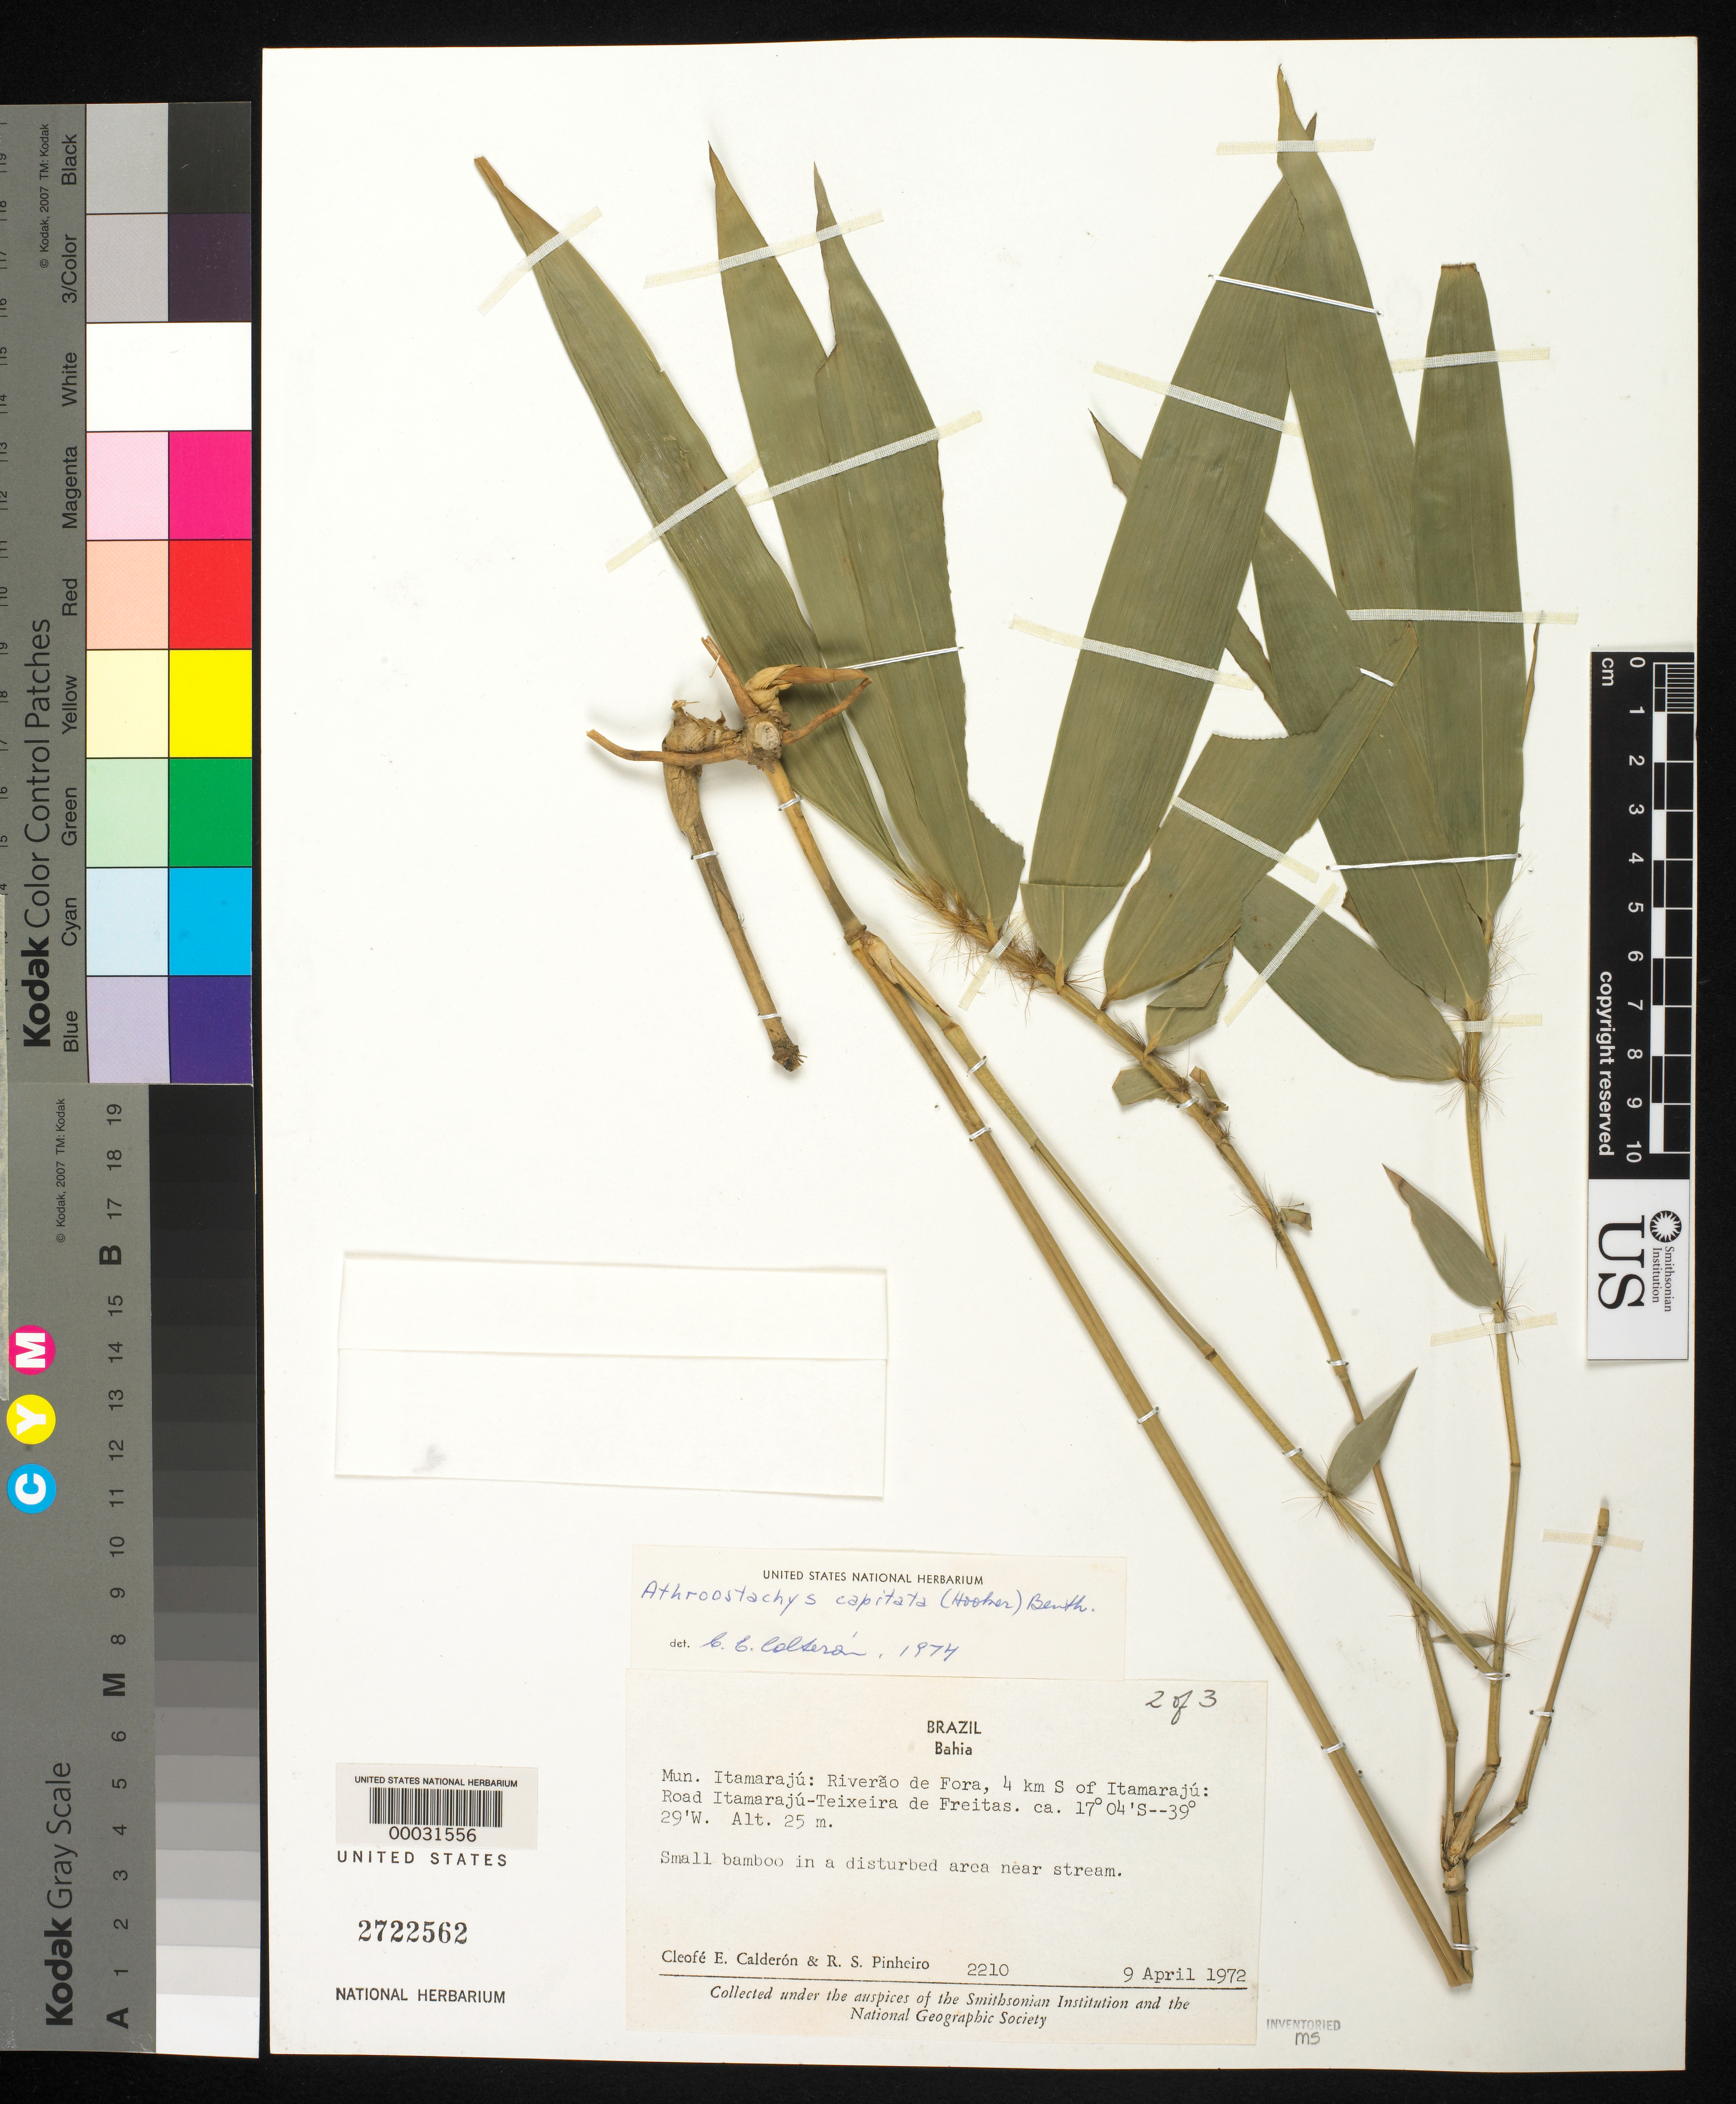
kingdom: Plantae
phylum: Tracheophyta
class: Liliopsida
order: Poales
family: Poaceae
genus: Athroostachys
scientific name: Athroostachys capitata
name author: (Hook.) Benth.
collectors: C. E. Calderón & R. S. Pinheiro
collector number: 2210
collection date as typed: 09 Apr 1972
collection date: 1972-04-09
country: Brazil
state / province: Bahia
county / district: Itamaraju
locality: Itamaraju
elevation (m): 25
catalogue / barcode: US 2722562